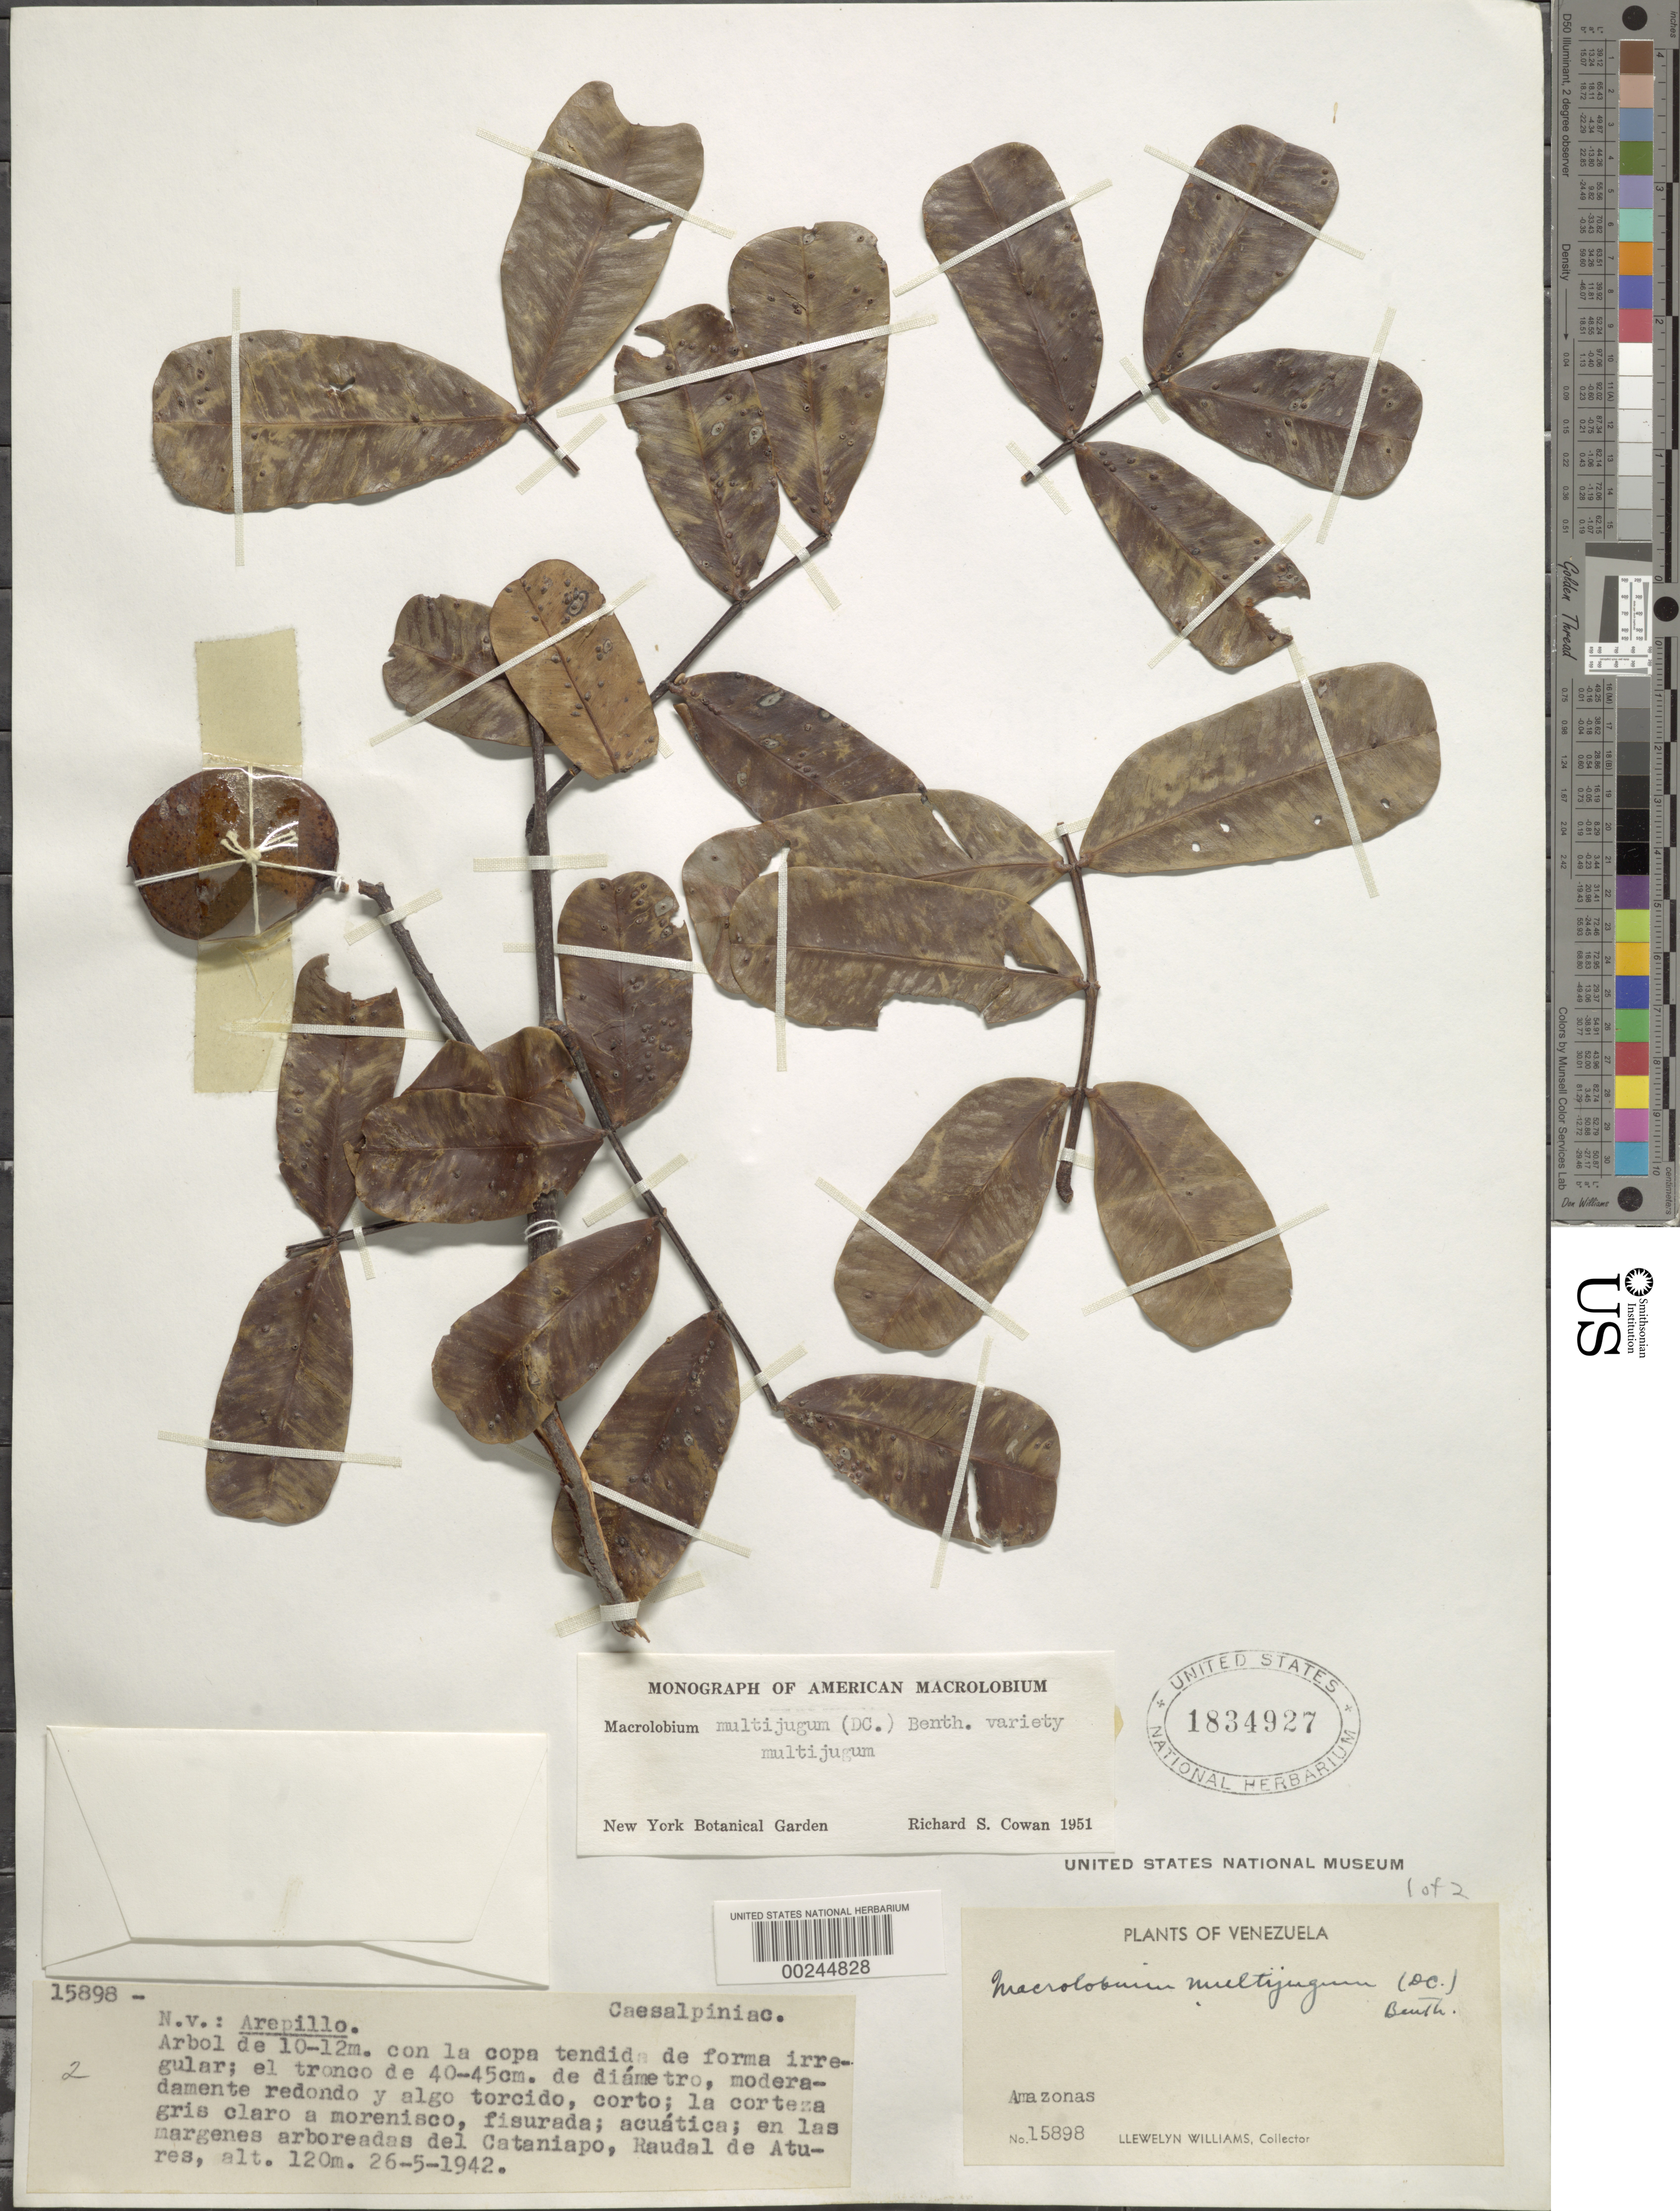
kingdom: Plantae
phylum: Tracheophyta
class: Magnoliopsida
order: Fabales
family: Fabaceae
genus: Macrolobium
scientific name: Macrolobium multijugum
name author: (DC.) Benth.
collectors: Ll. Williams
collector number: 15898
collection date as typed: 25 May 1942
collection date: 1942-05-25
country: Venezuela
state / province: Amazonas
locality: Cataniapo, raudal de atures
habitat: On the edge of tree grove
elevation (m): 120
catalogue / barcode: US 1834927